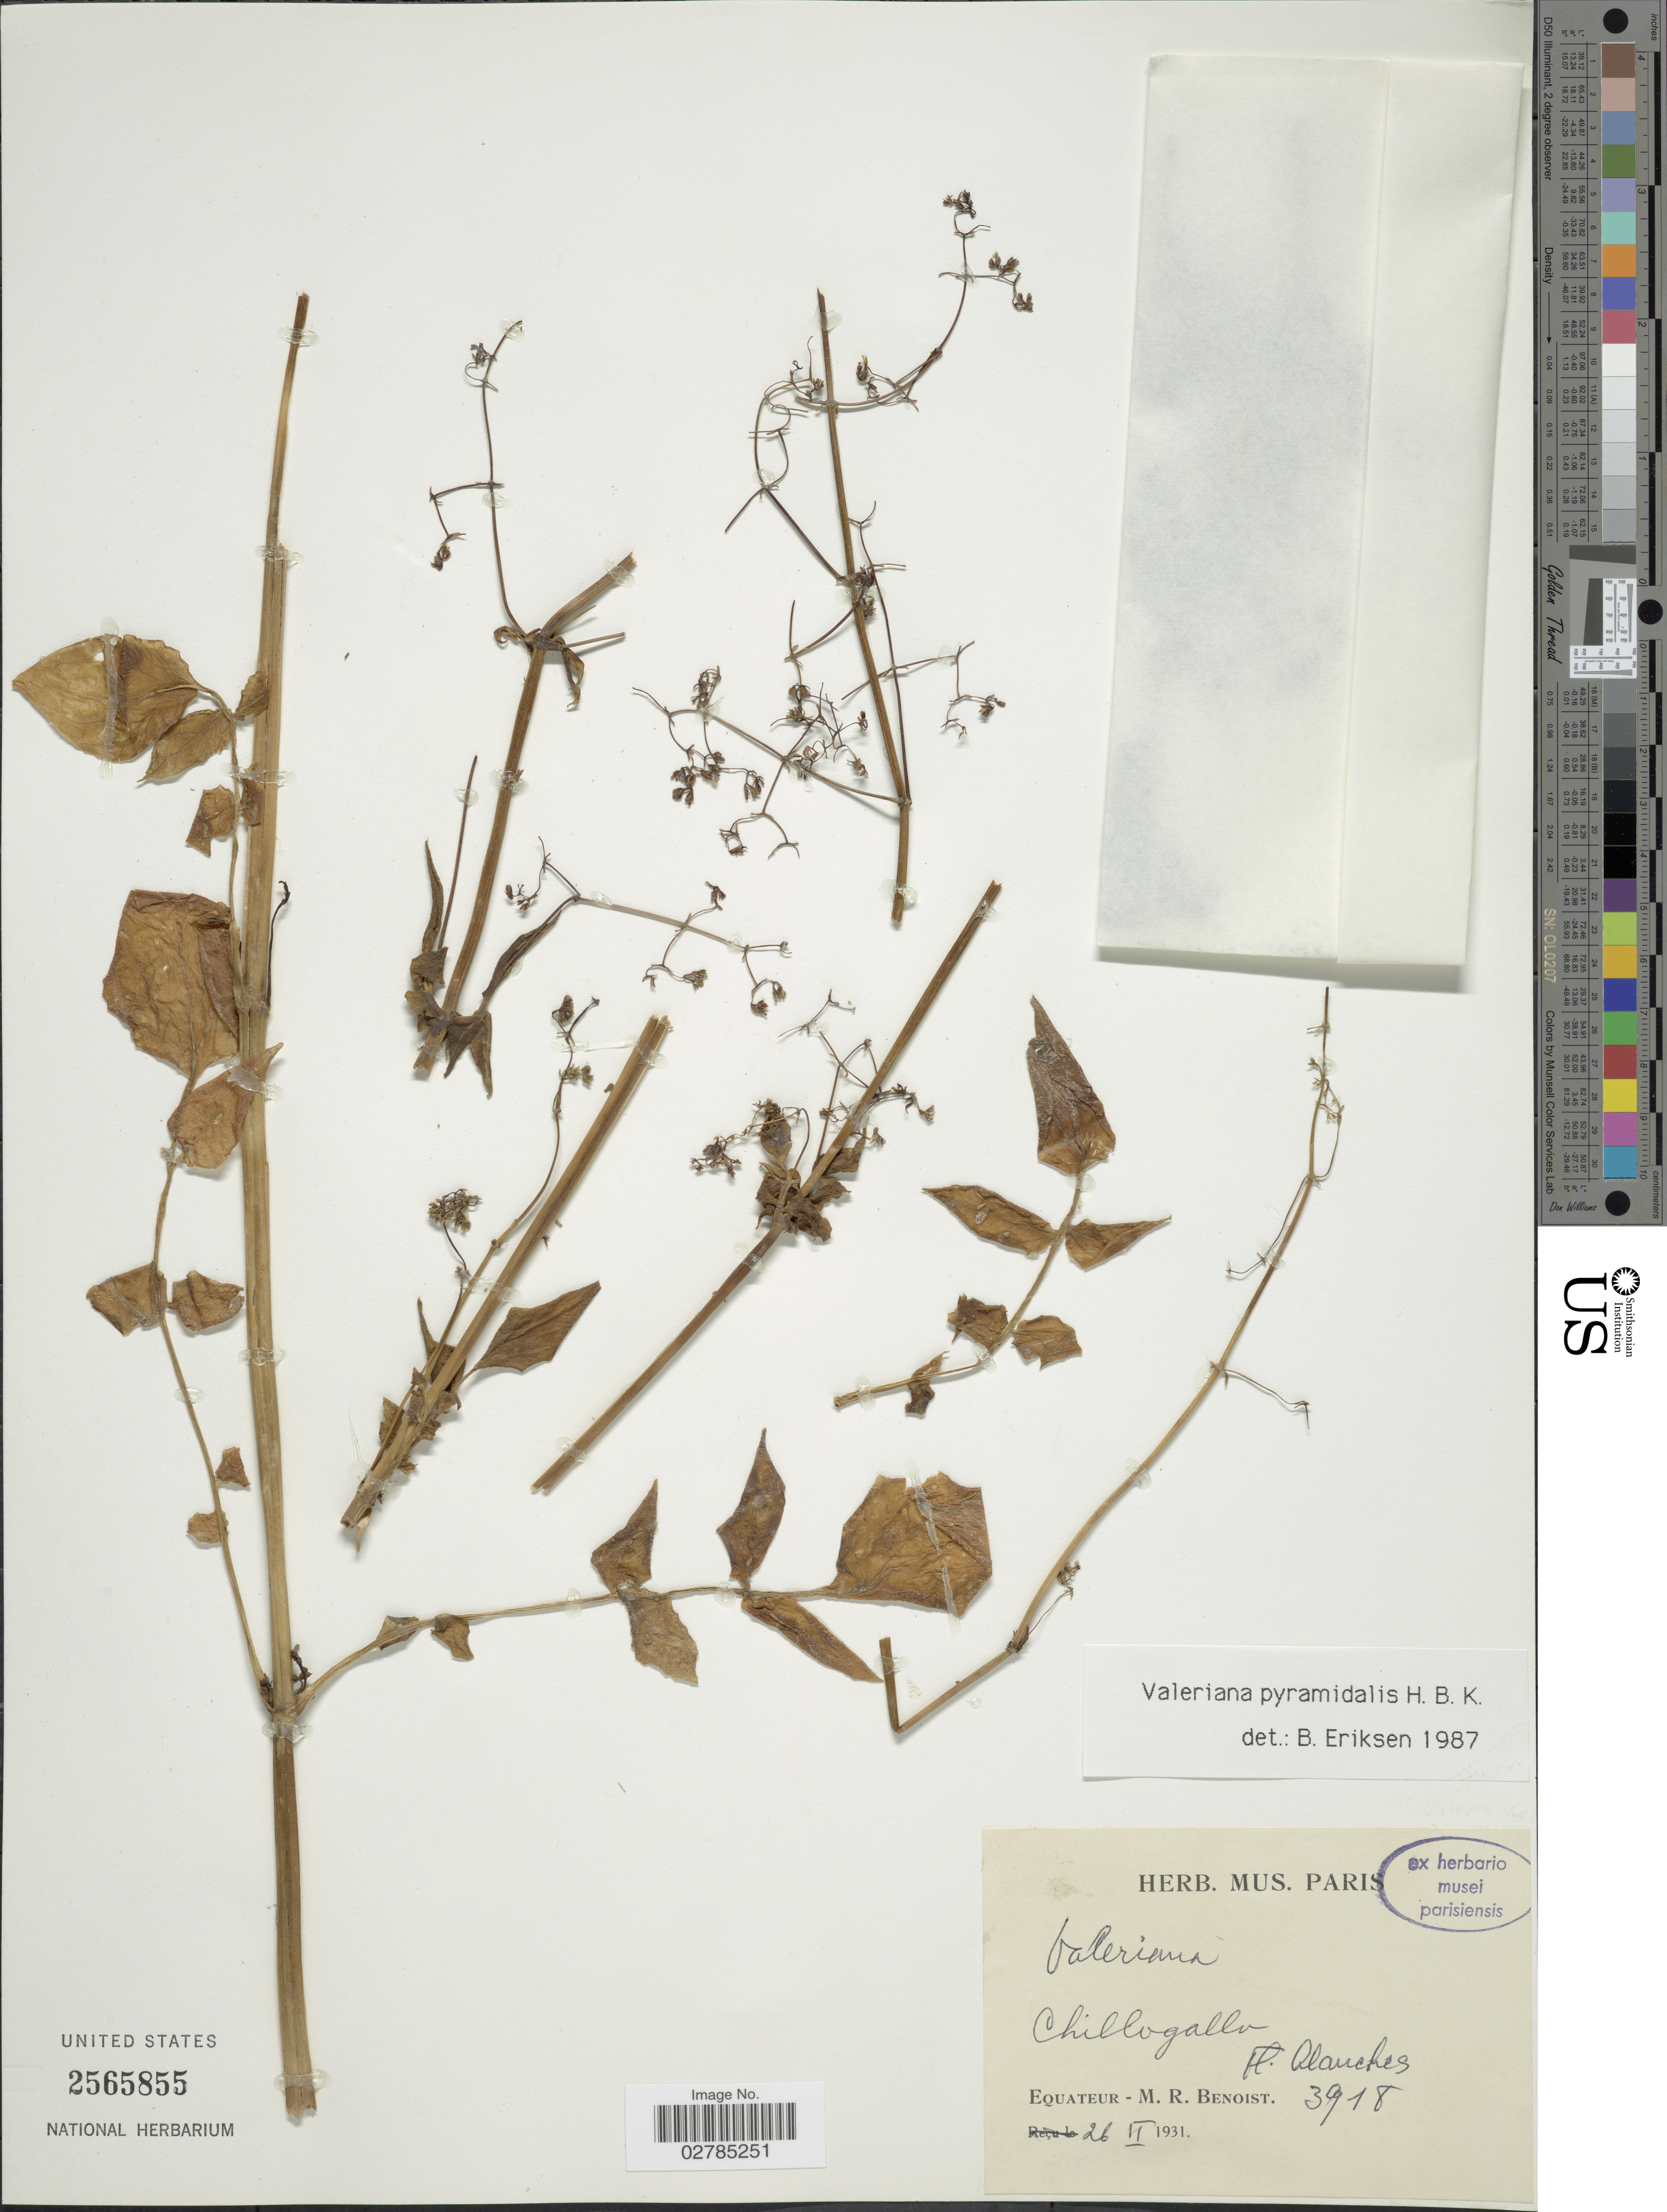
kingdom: Plantae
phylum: Tracheophyta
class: Magnoliopsida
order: Dipsacales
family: Caprifoliaceae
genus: Valeriana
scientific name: Valeriana pyramidalis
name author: Kunth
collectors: R. Benoist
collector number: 3918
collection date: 1931-02-26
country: Ecuador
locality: Equateur. Chillogallo.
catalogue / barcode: US 2565855